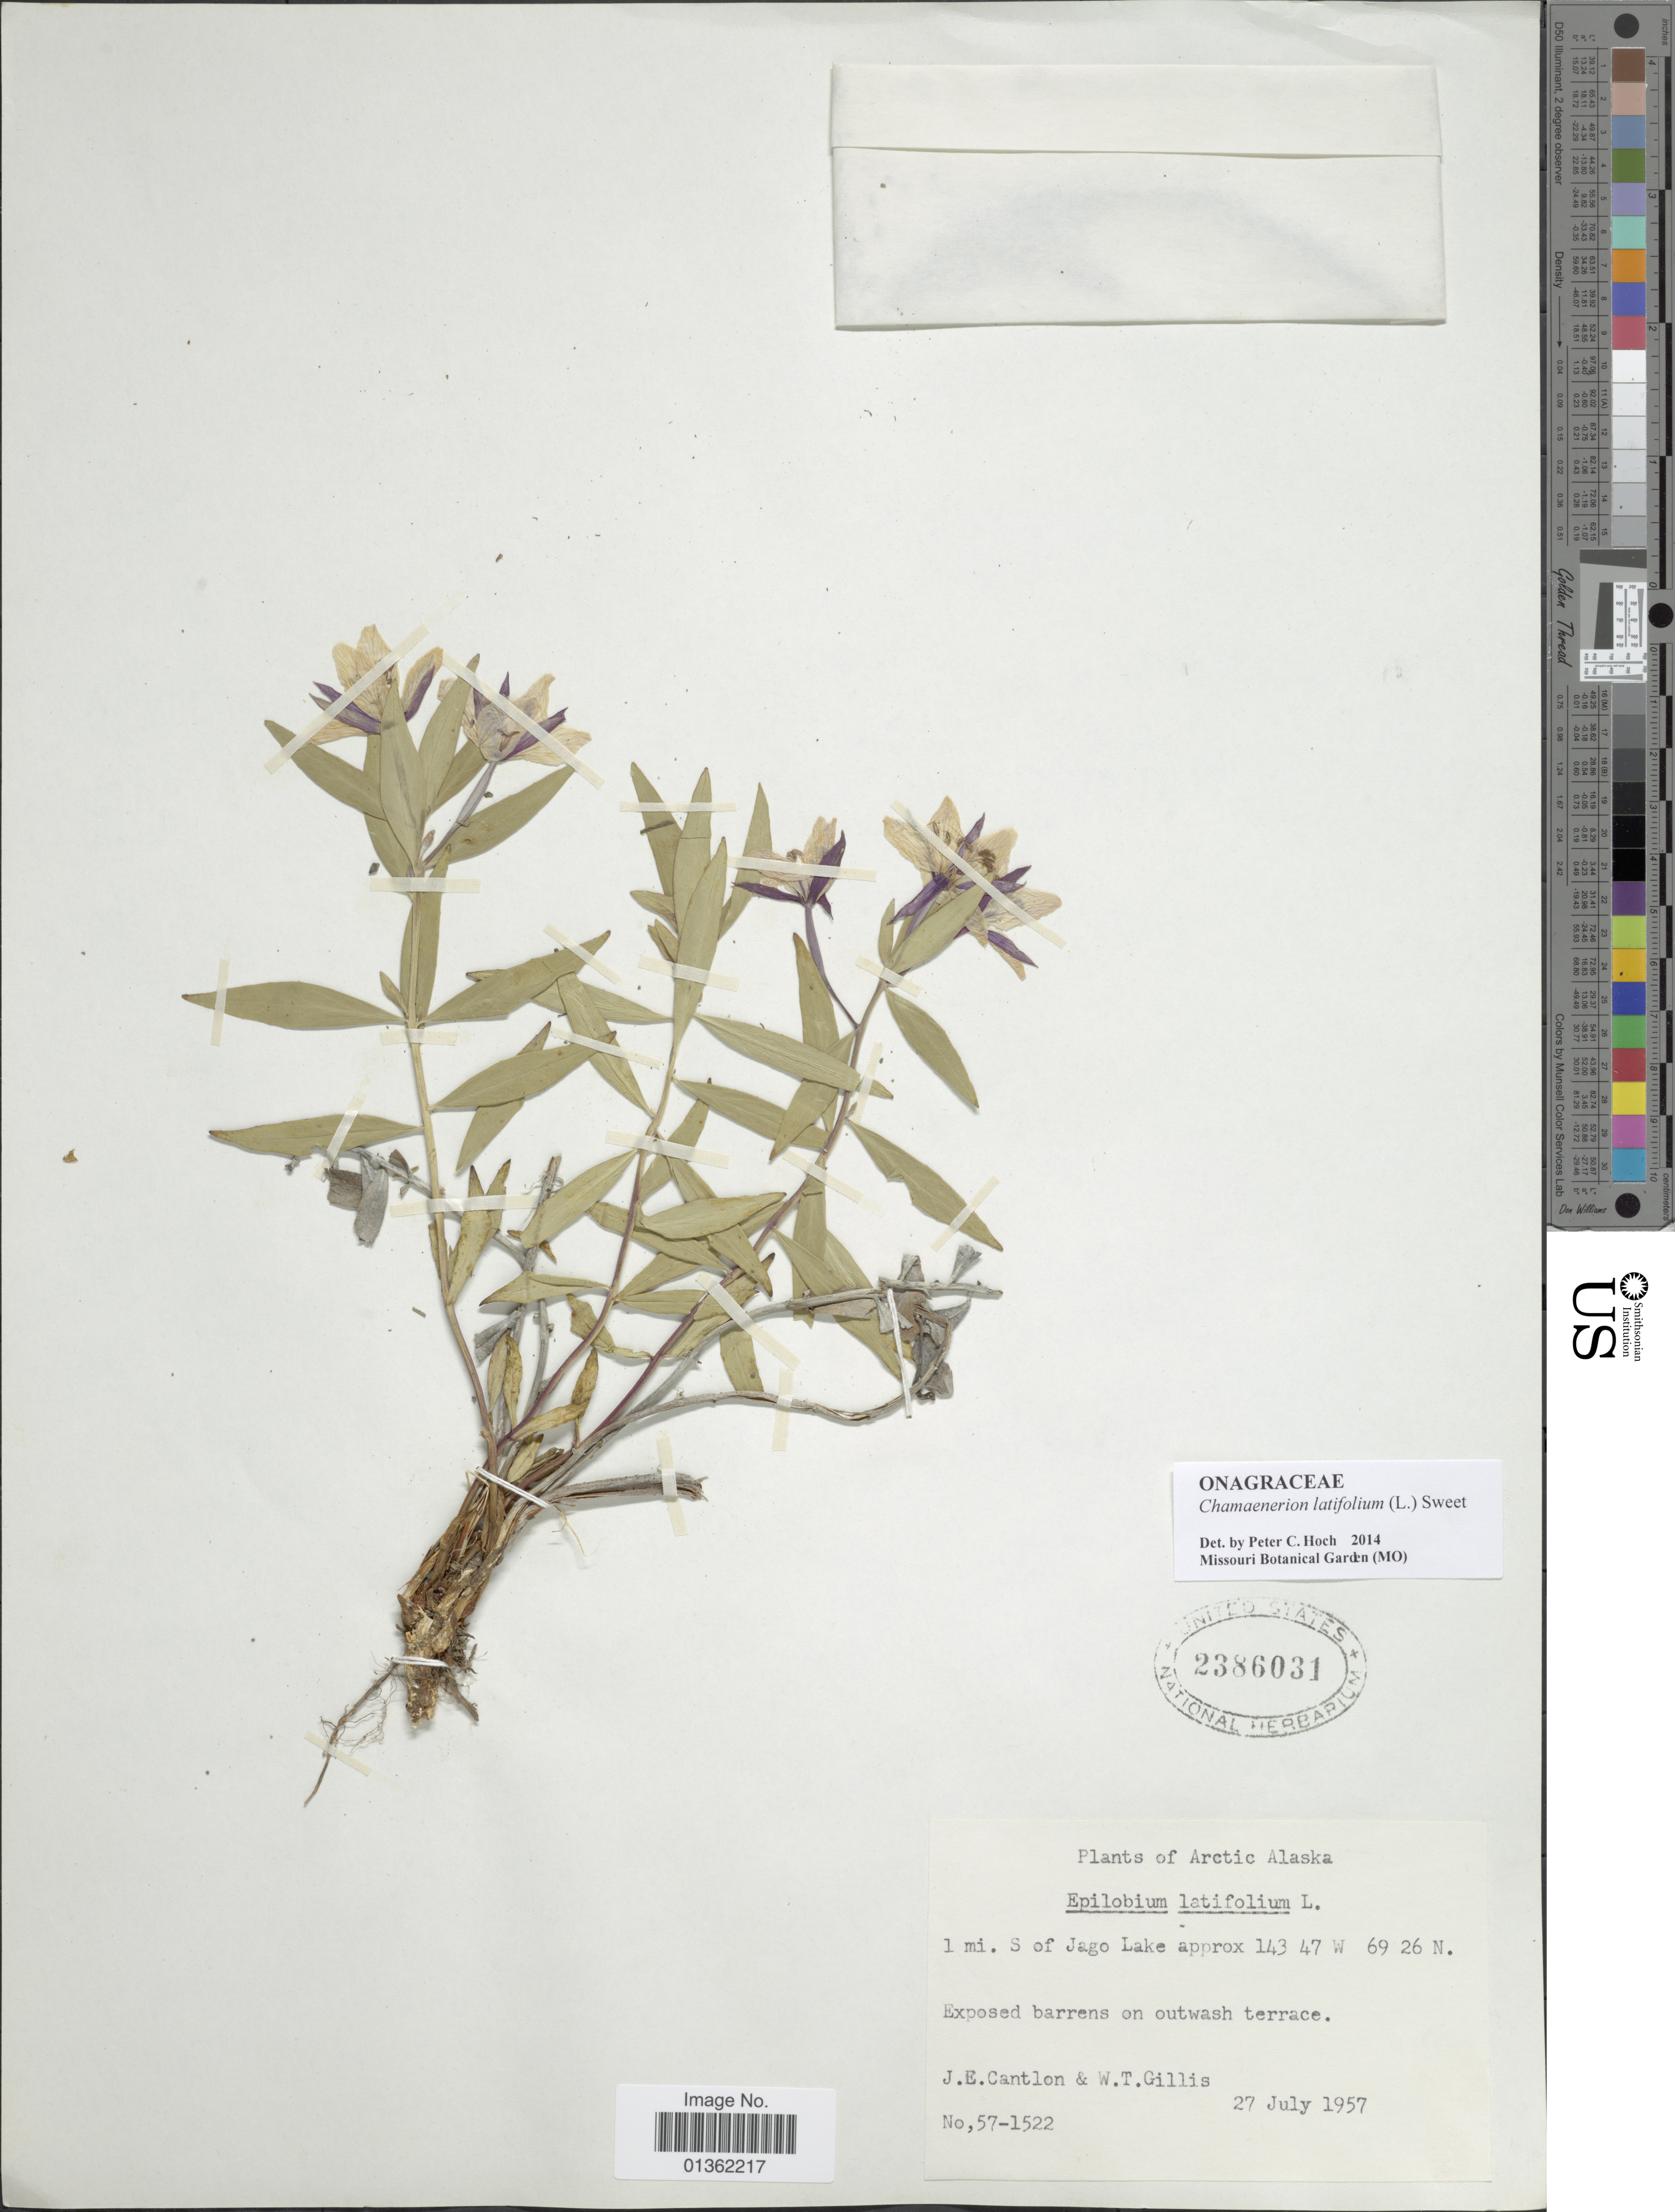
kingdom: Plantae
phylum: Tracheophyta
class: Magnoliopsida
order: Myrtales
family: Onagraceae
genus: Chamaenerion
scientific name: Chamaenerion latifolium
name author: (L.) Th. Fr. & Lange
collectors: J. Cantlon & W. T. Gillis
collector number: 57-1522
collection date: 1957-07-27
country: United States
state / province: Alaska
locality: Arctic Alaska. 1 mi. S of Jago Lake.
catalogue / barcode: US 2386031